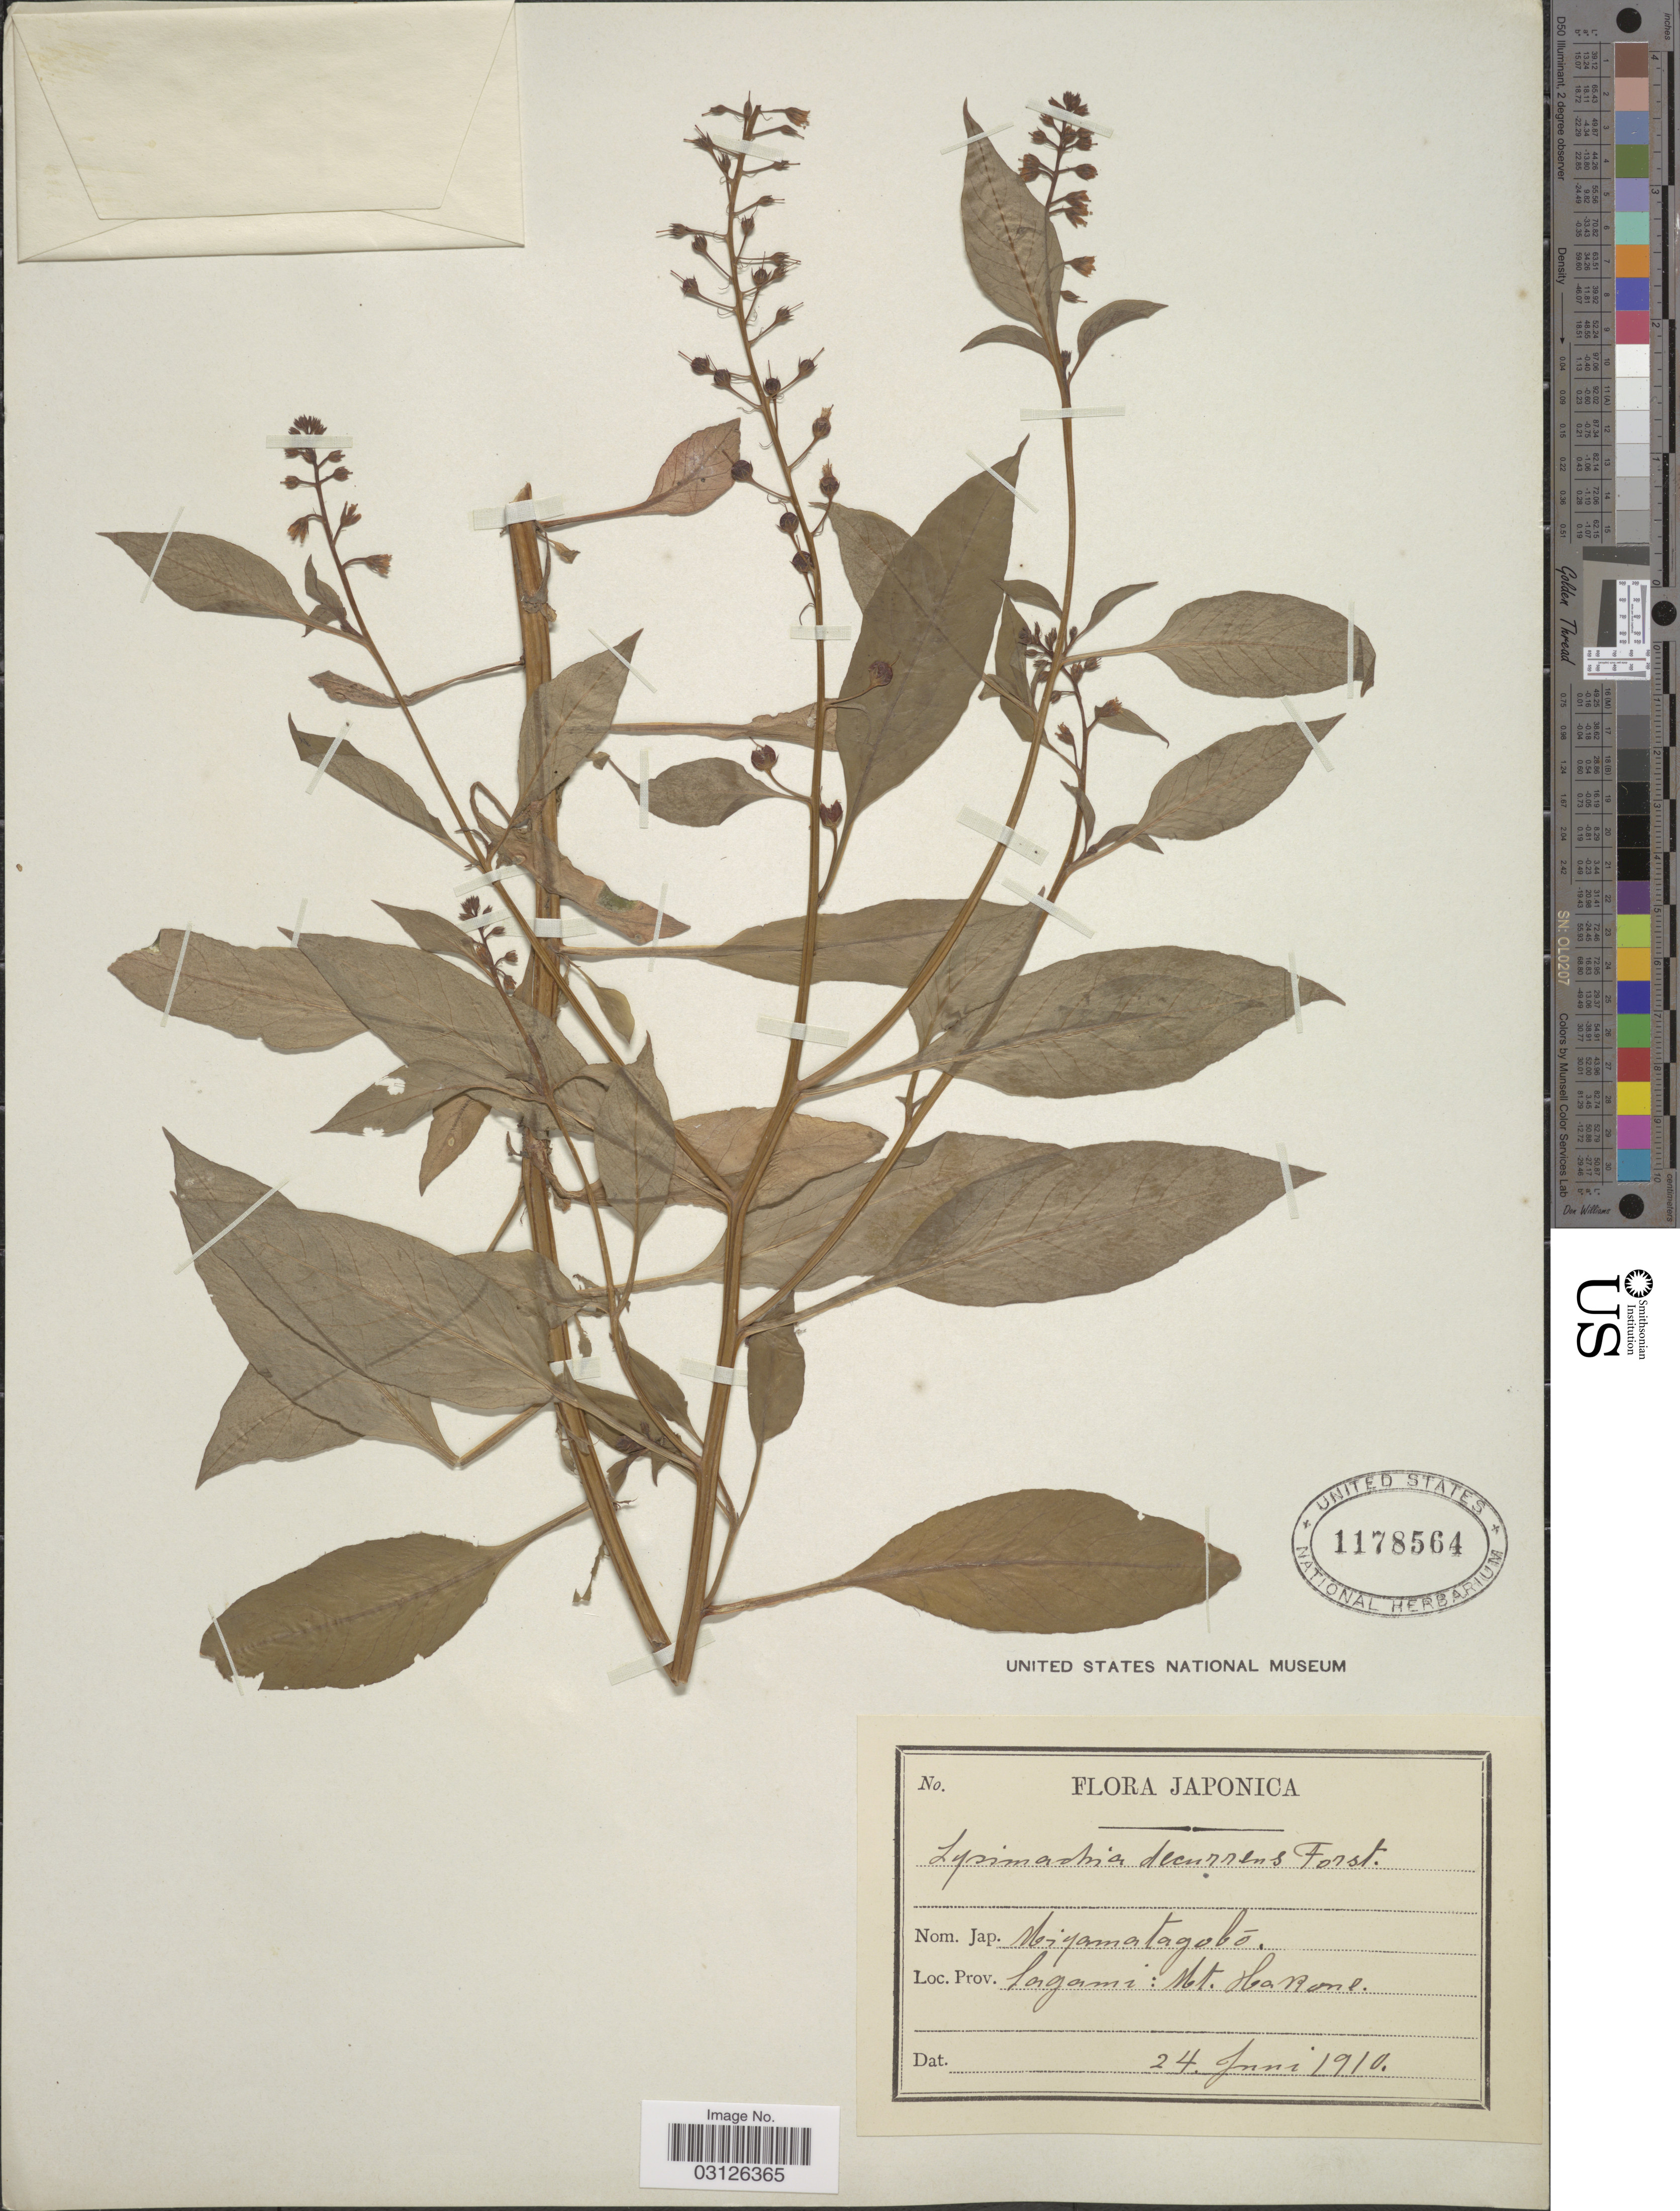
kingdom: Plantae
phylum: Tracheophyta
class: Magnoliopsida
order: Ericales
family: Primulaceae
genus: Lysimachia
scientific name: Lysimachia decurrens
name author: G. Forst.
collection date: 1910-06-24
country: Japan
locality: Sagami: Mt. Hakone.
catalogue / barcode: US 1178564